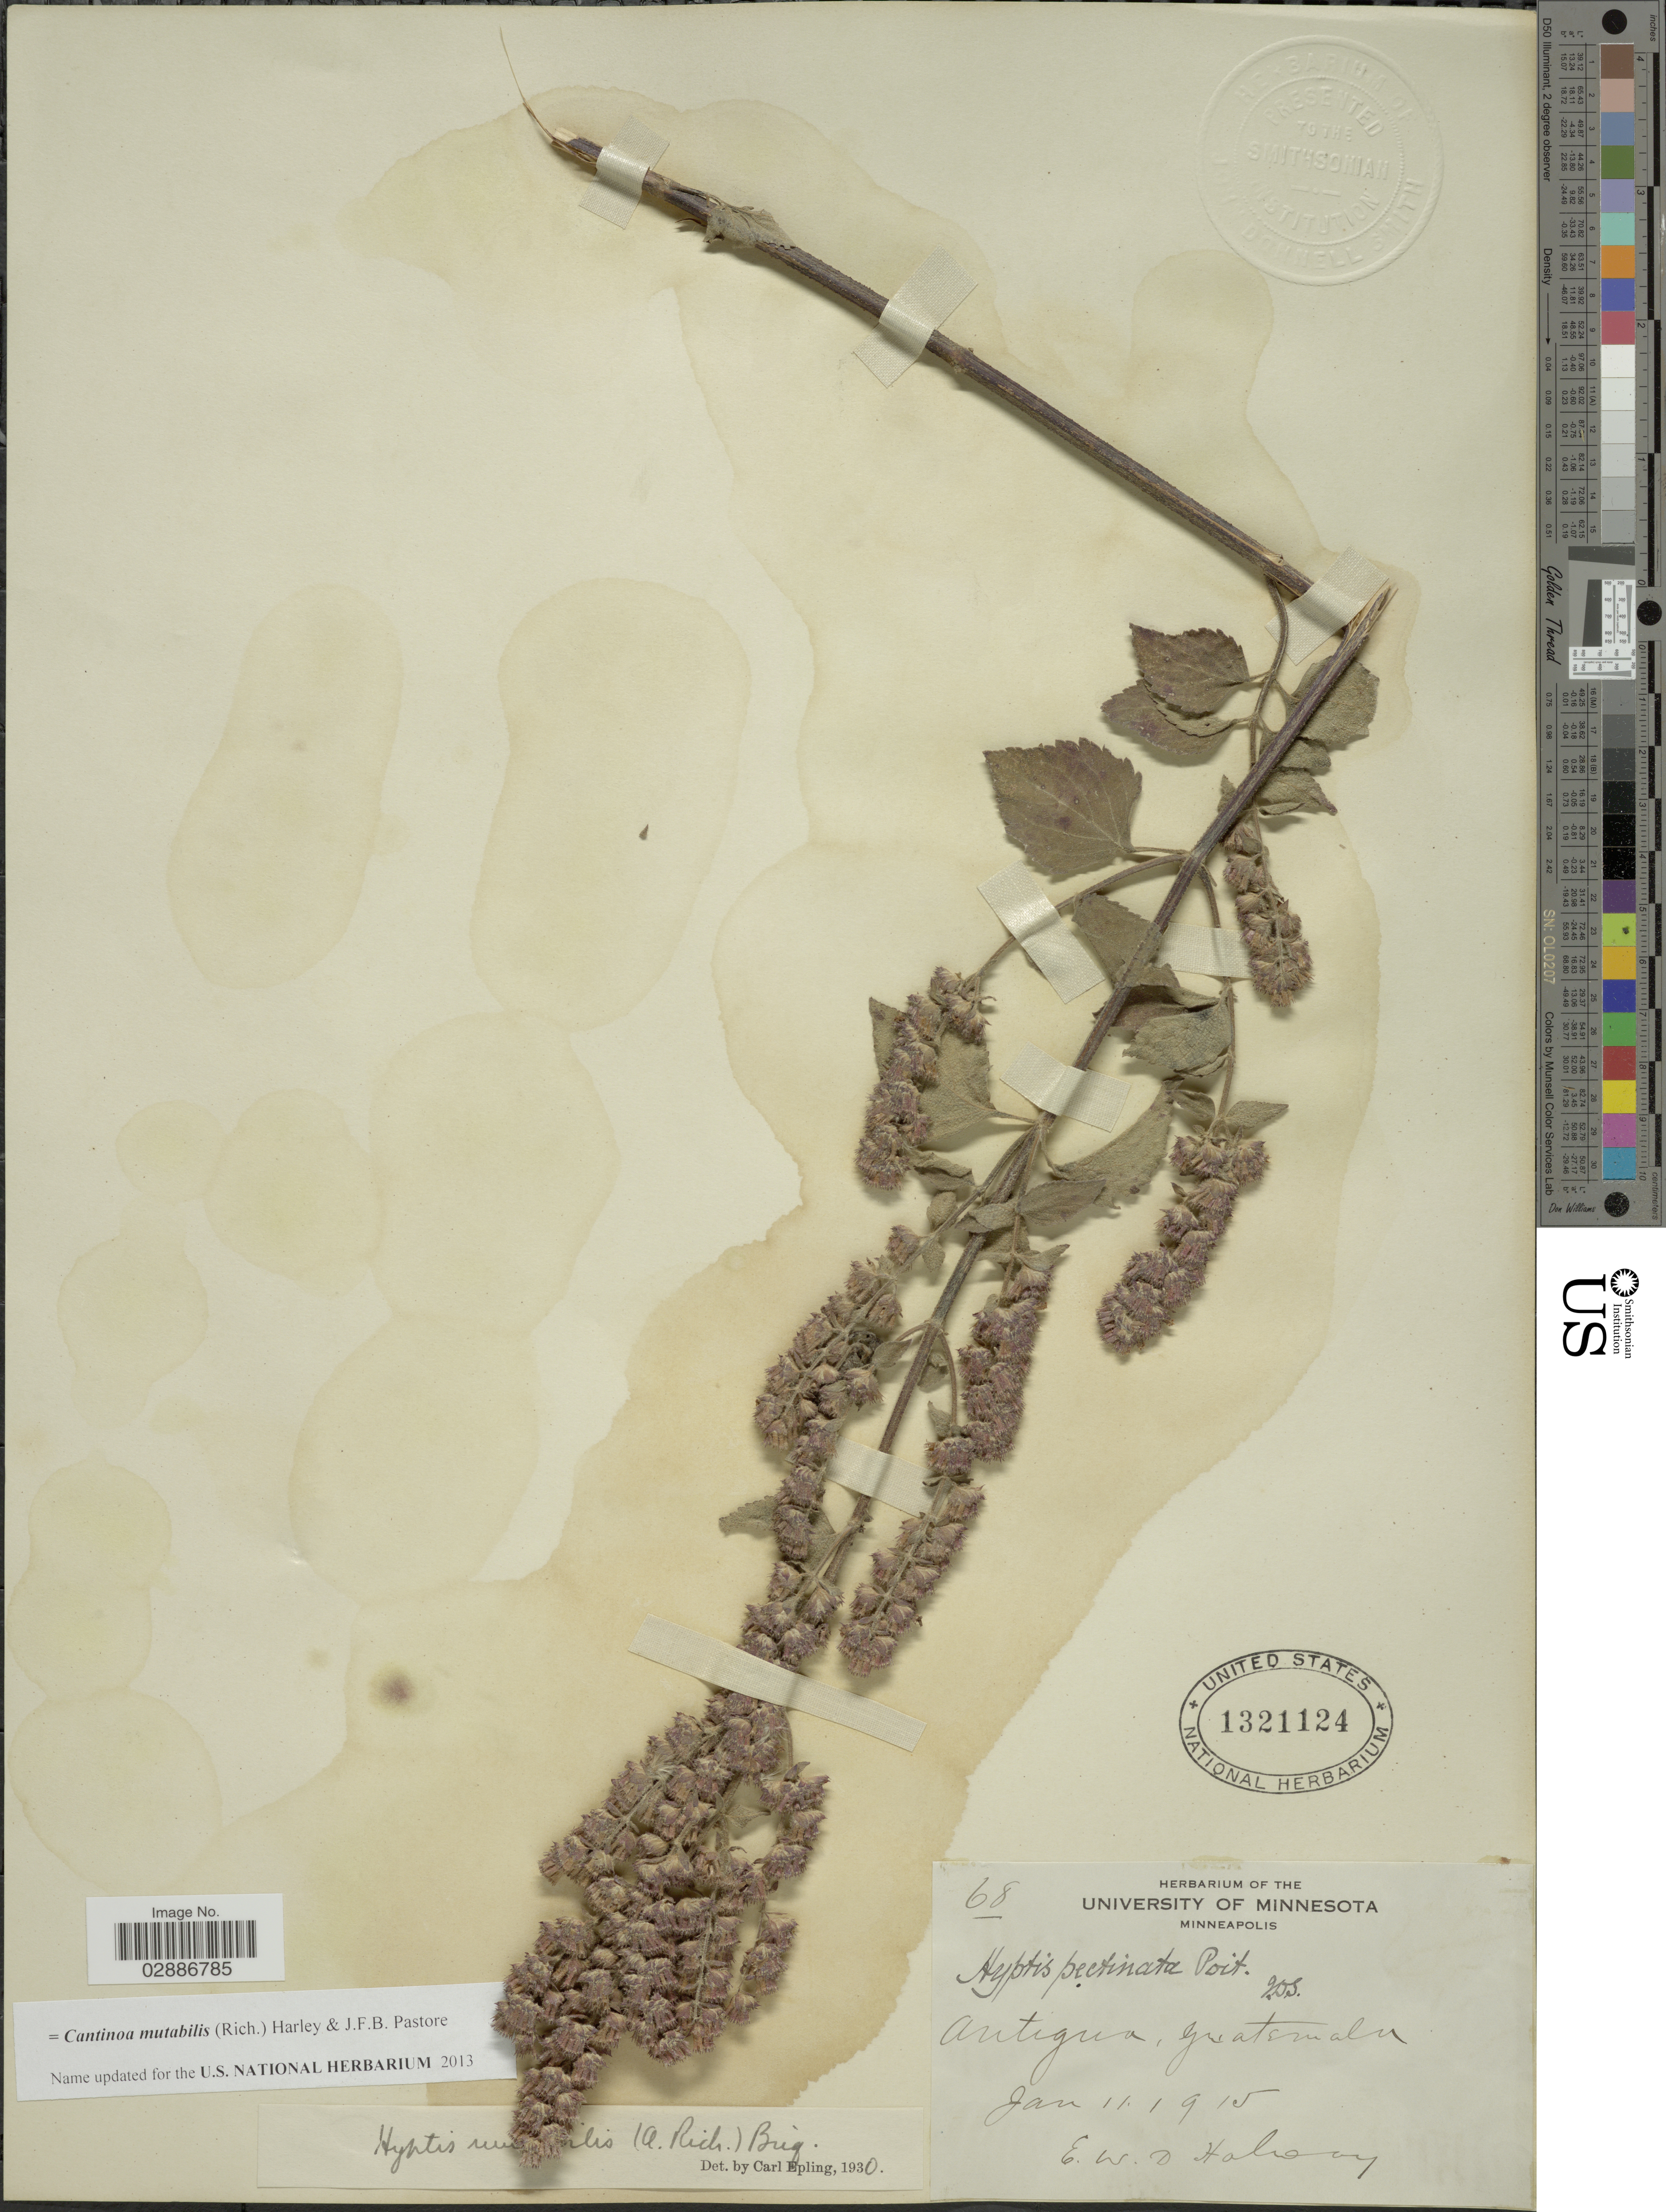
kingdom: Plantae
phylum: Tracheophyta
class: Magnoliopsida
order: Lamiales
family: Lamiaceae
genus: Cantinoa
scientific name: Cantinoa mutabilis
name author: (Rich.) Harley & J.F.B. Pastore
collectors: E. W. D. Holway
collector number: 68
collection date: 1915-01-11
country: Guatemala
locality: Antigua.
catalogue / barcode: US 1321124